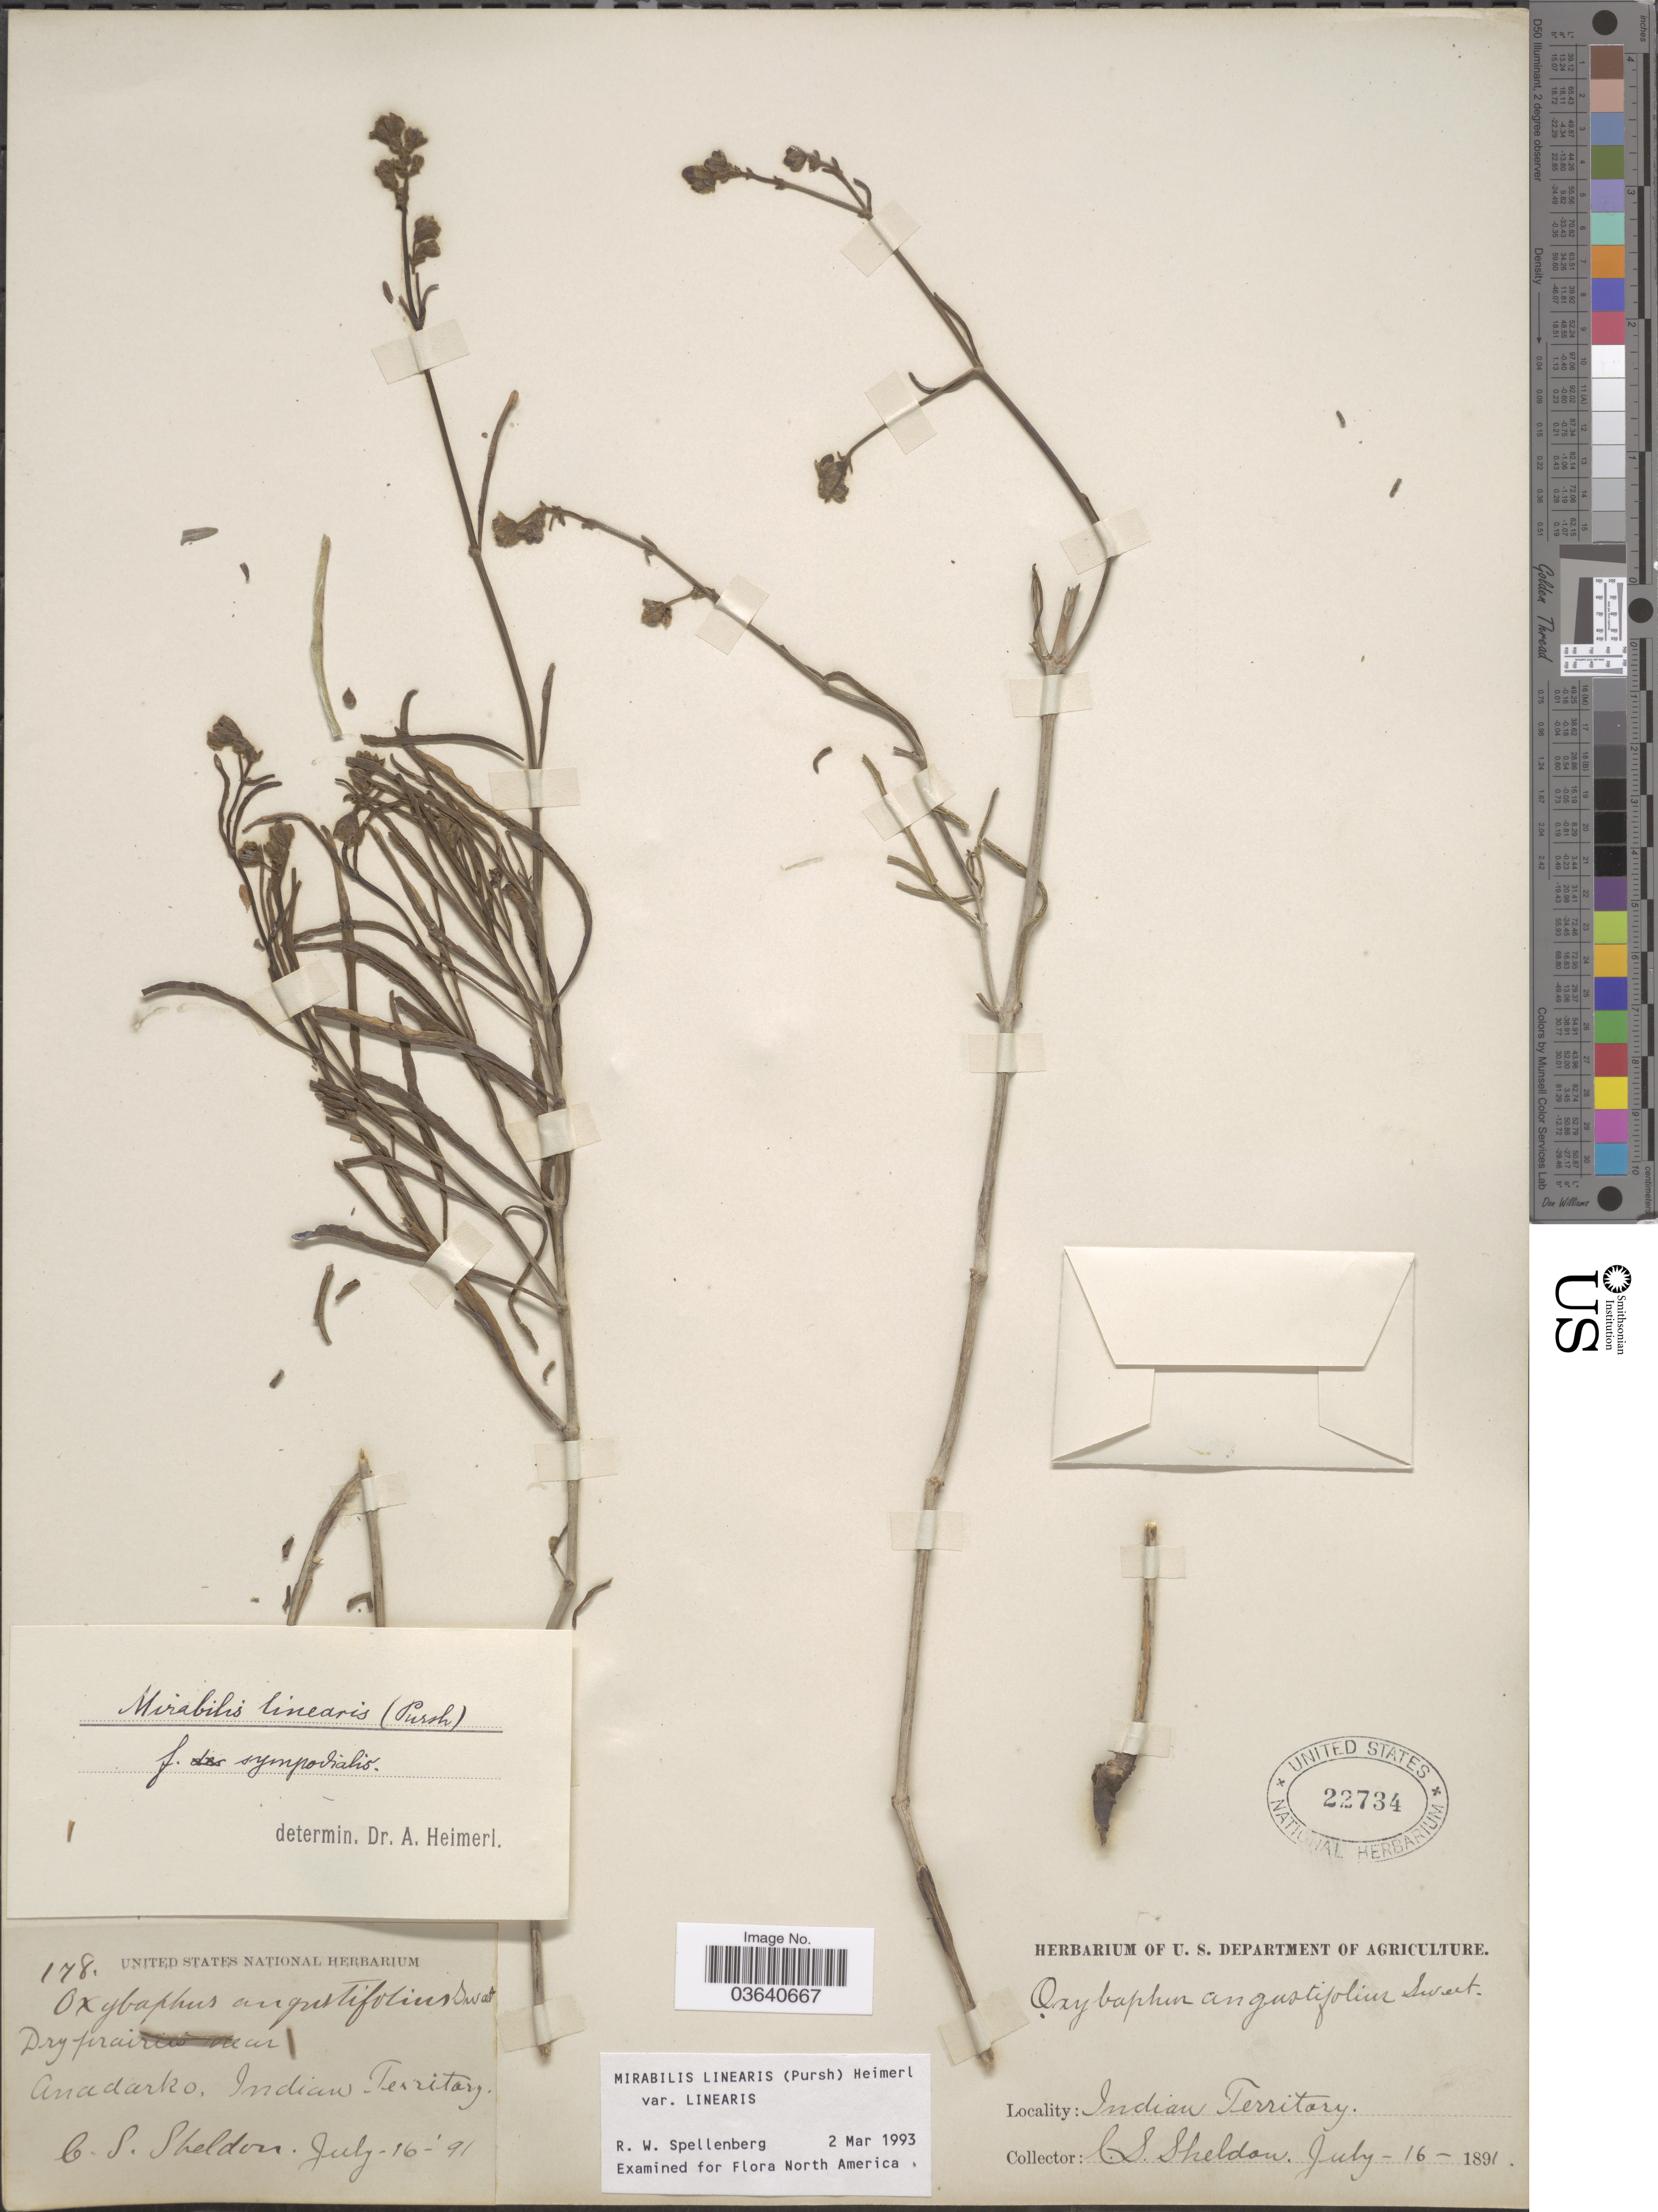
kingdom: Plantae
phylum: Tracheophyta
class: Magnoliopsida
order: Caryophyllales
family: Nyctaginaceae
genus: Mirabilis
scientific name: Mirabilis linearis var. linearis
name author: (Pursh) Heimerl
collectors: C. S. Sheldon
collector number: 178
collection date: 1891-07-16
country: United States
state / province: Oklahoma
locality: Anadarko, Indian Territory.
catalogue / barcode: US 22734